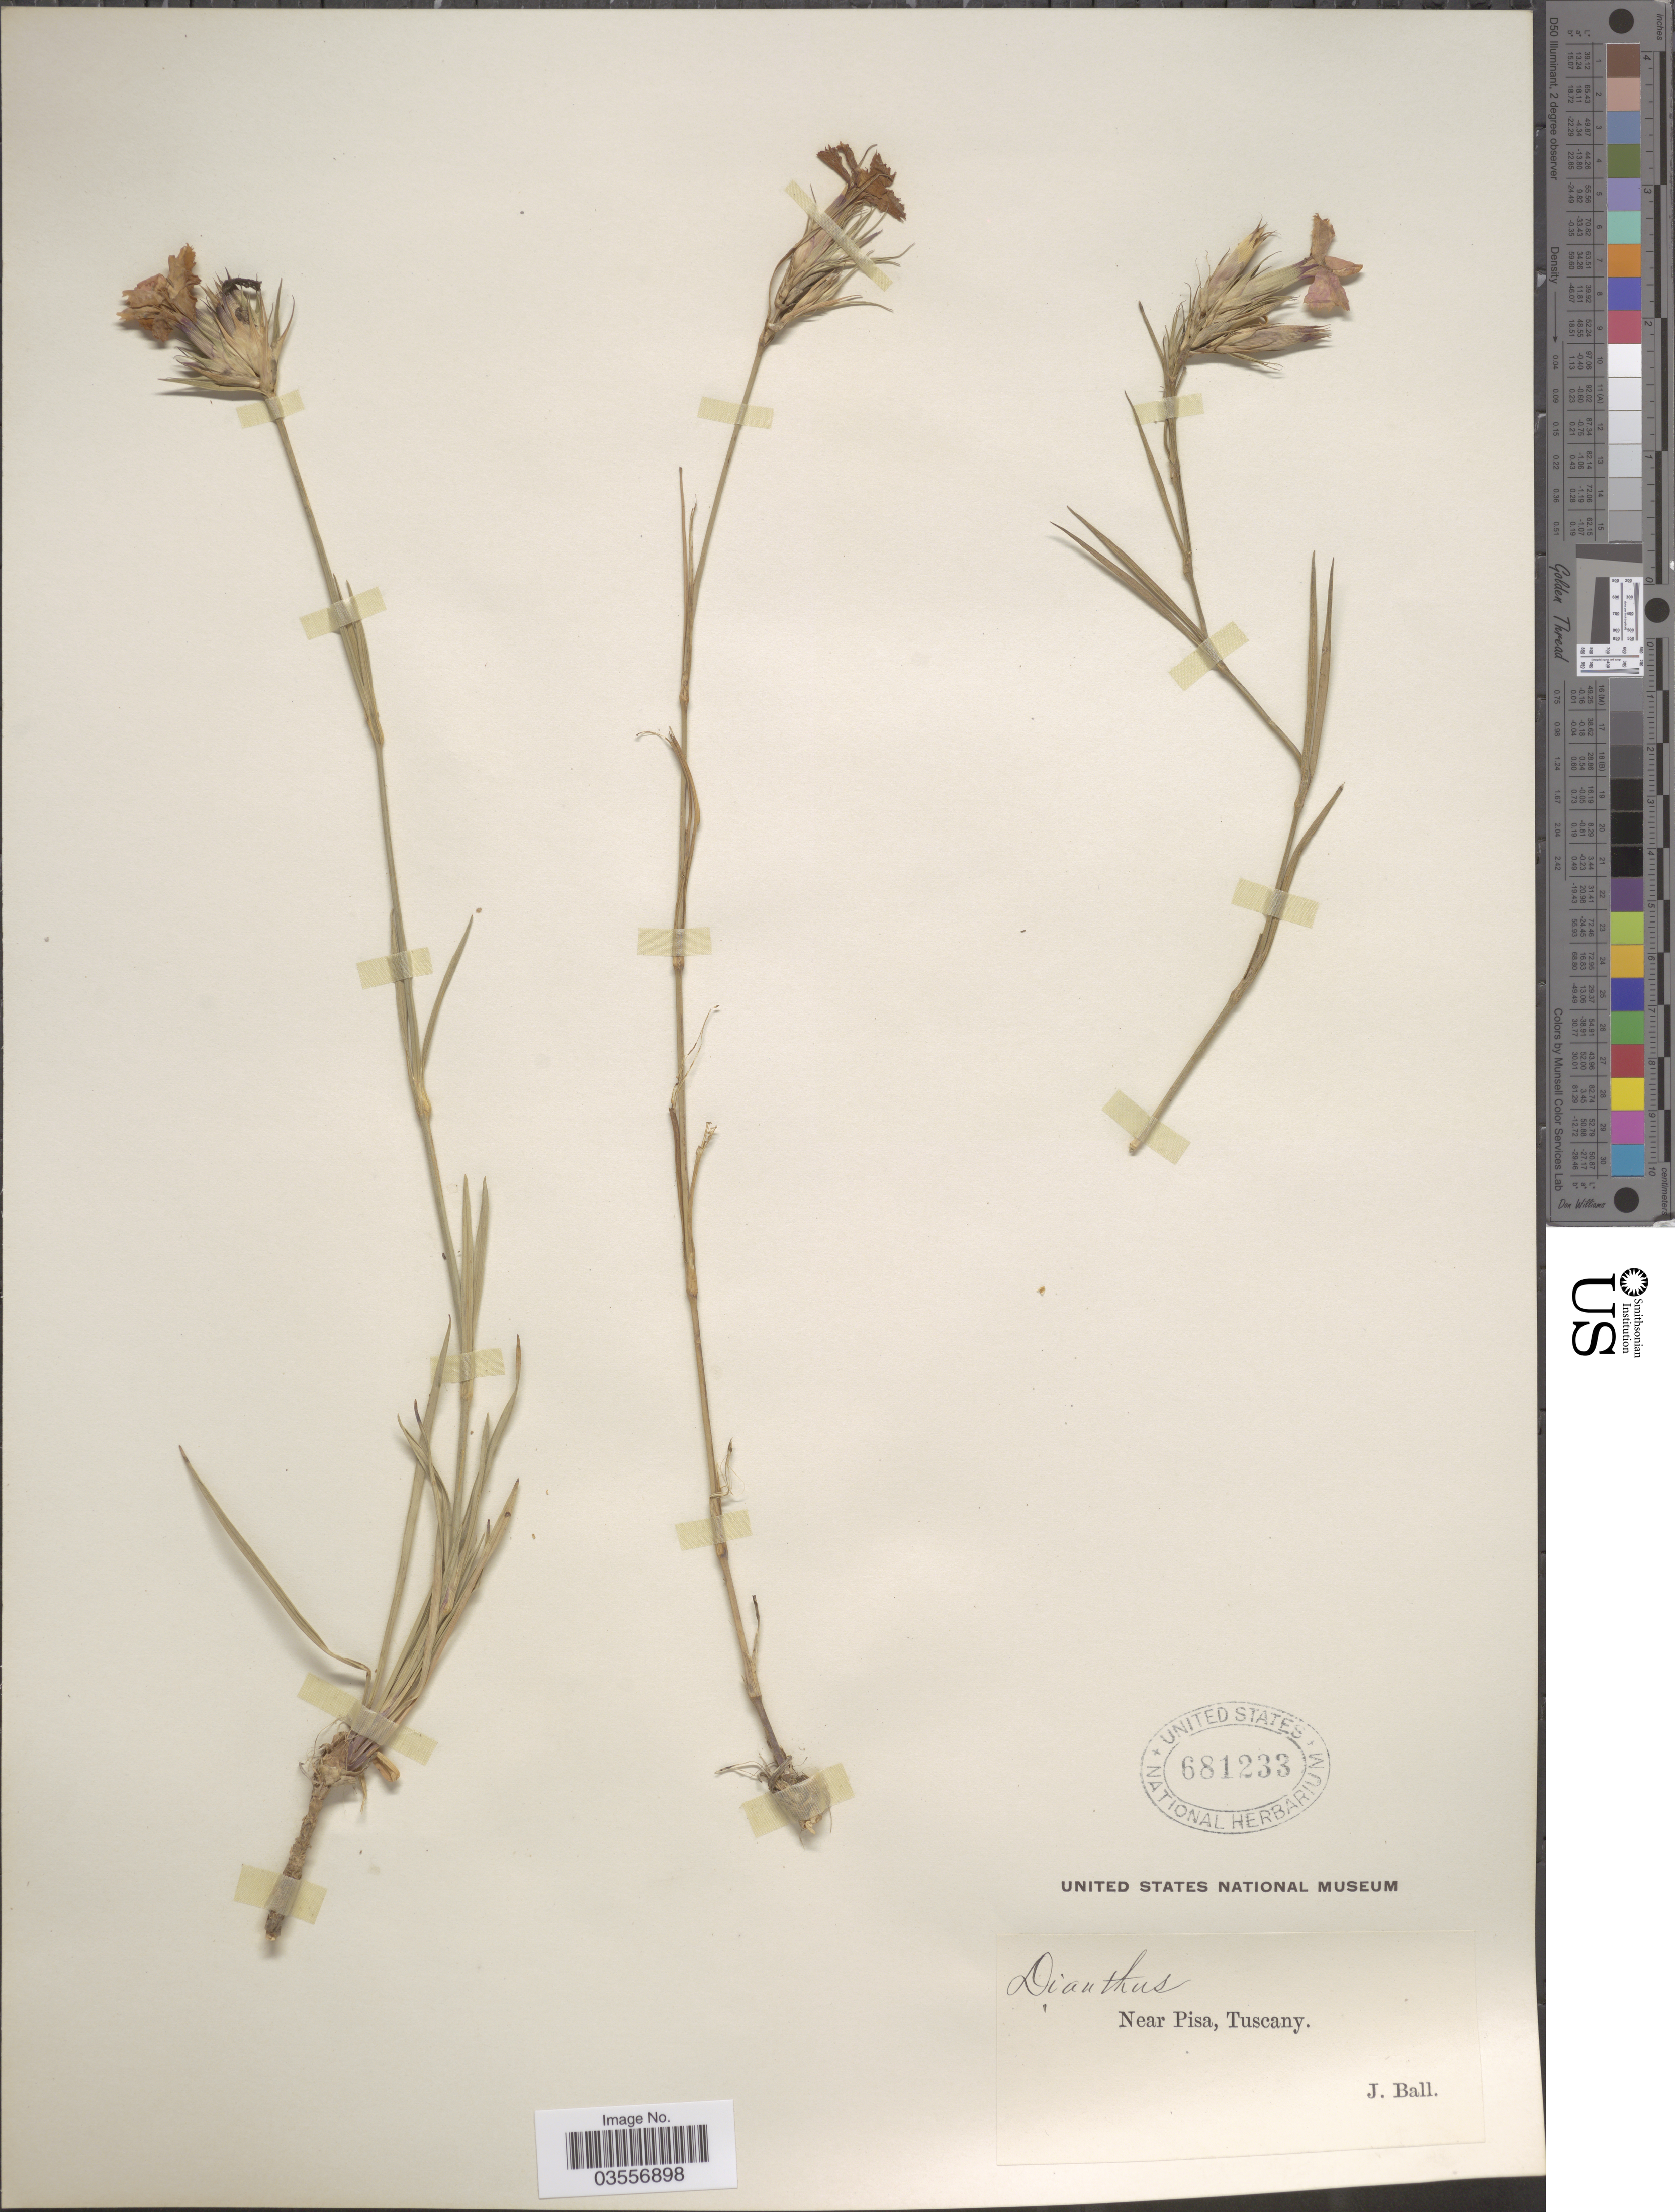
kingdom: Plantae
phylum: Tracheophyta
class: Magnoliopsida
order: Caryophyllales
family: Caryophyllaceae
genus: Dianthus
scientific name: Dianthus sp.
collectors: J. Ball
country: Italy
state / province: Tuscany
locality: Near Pisa.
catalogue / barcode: US 681233